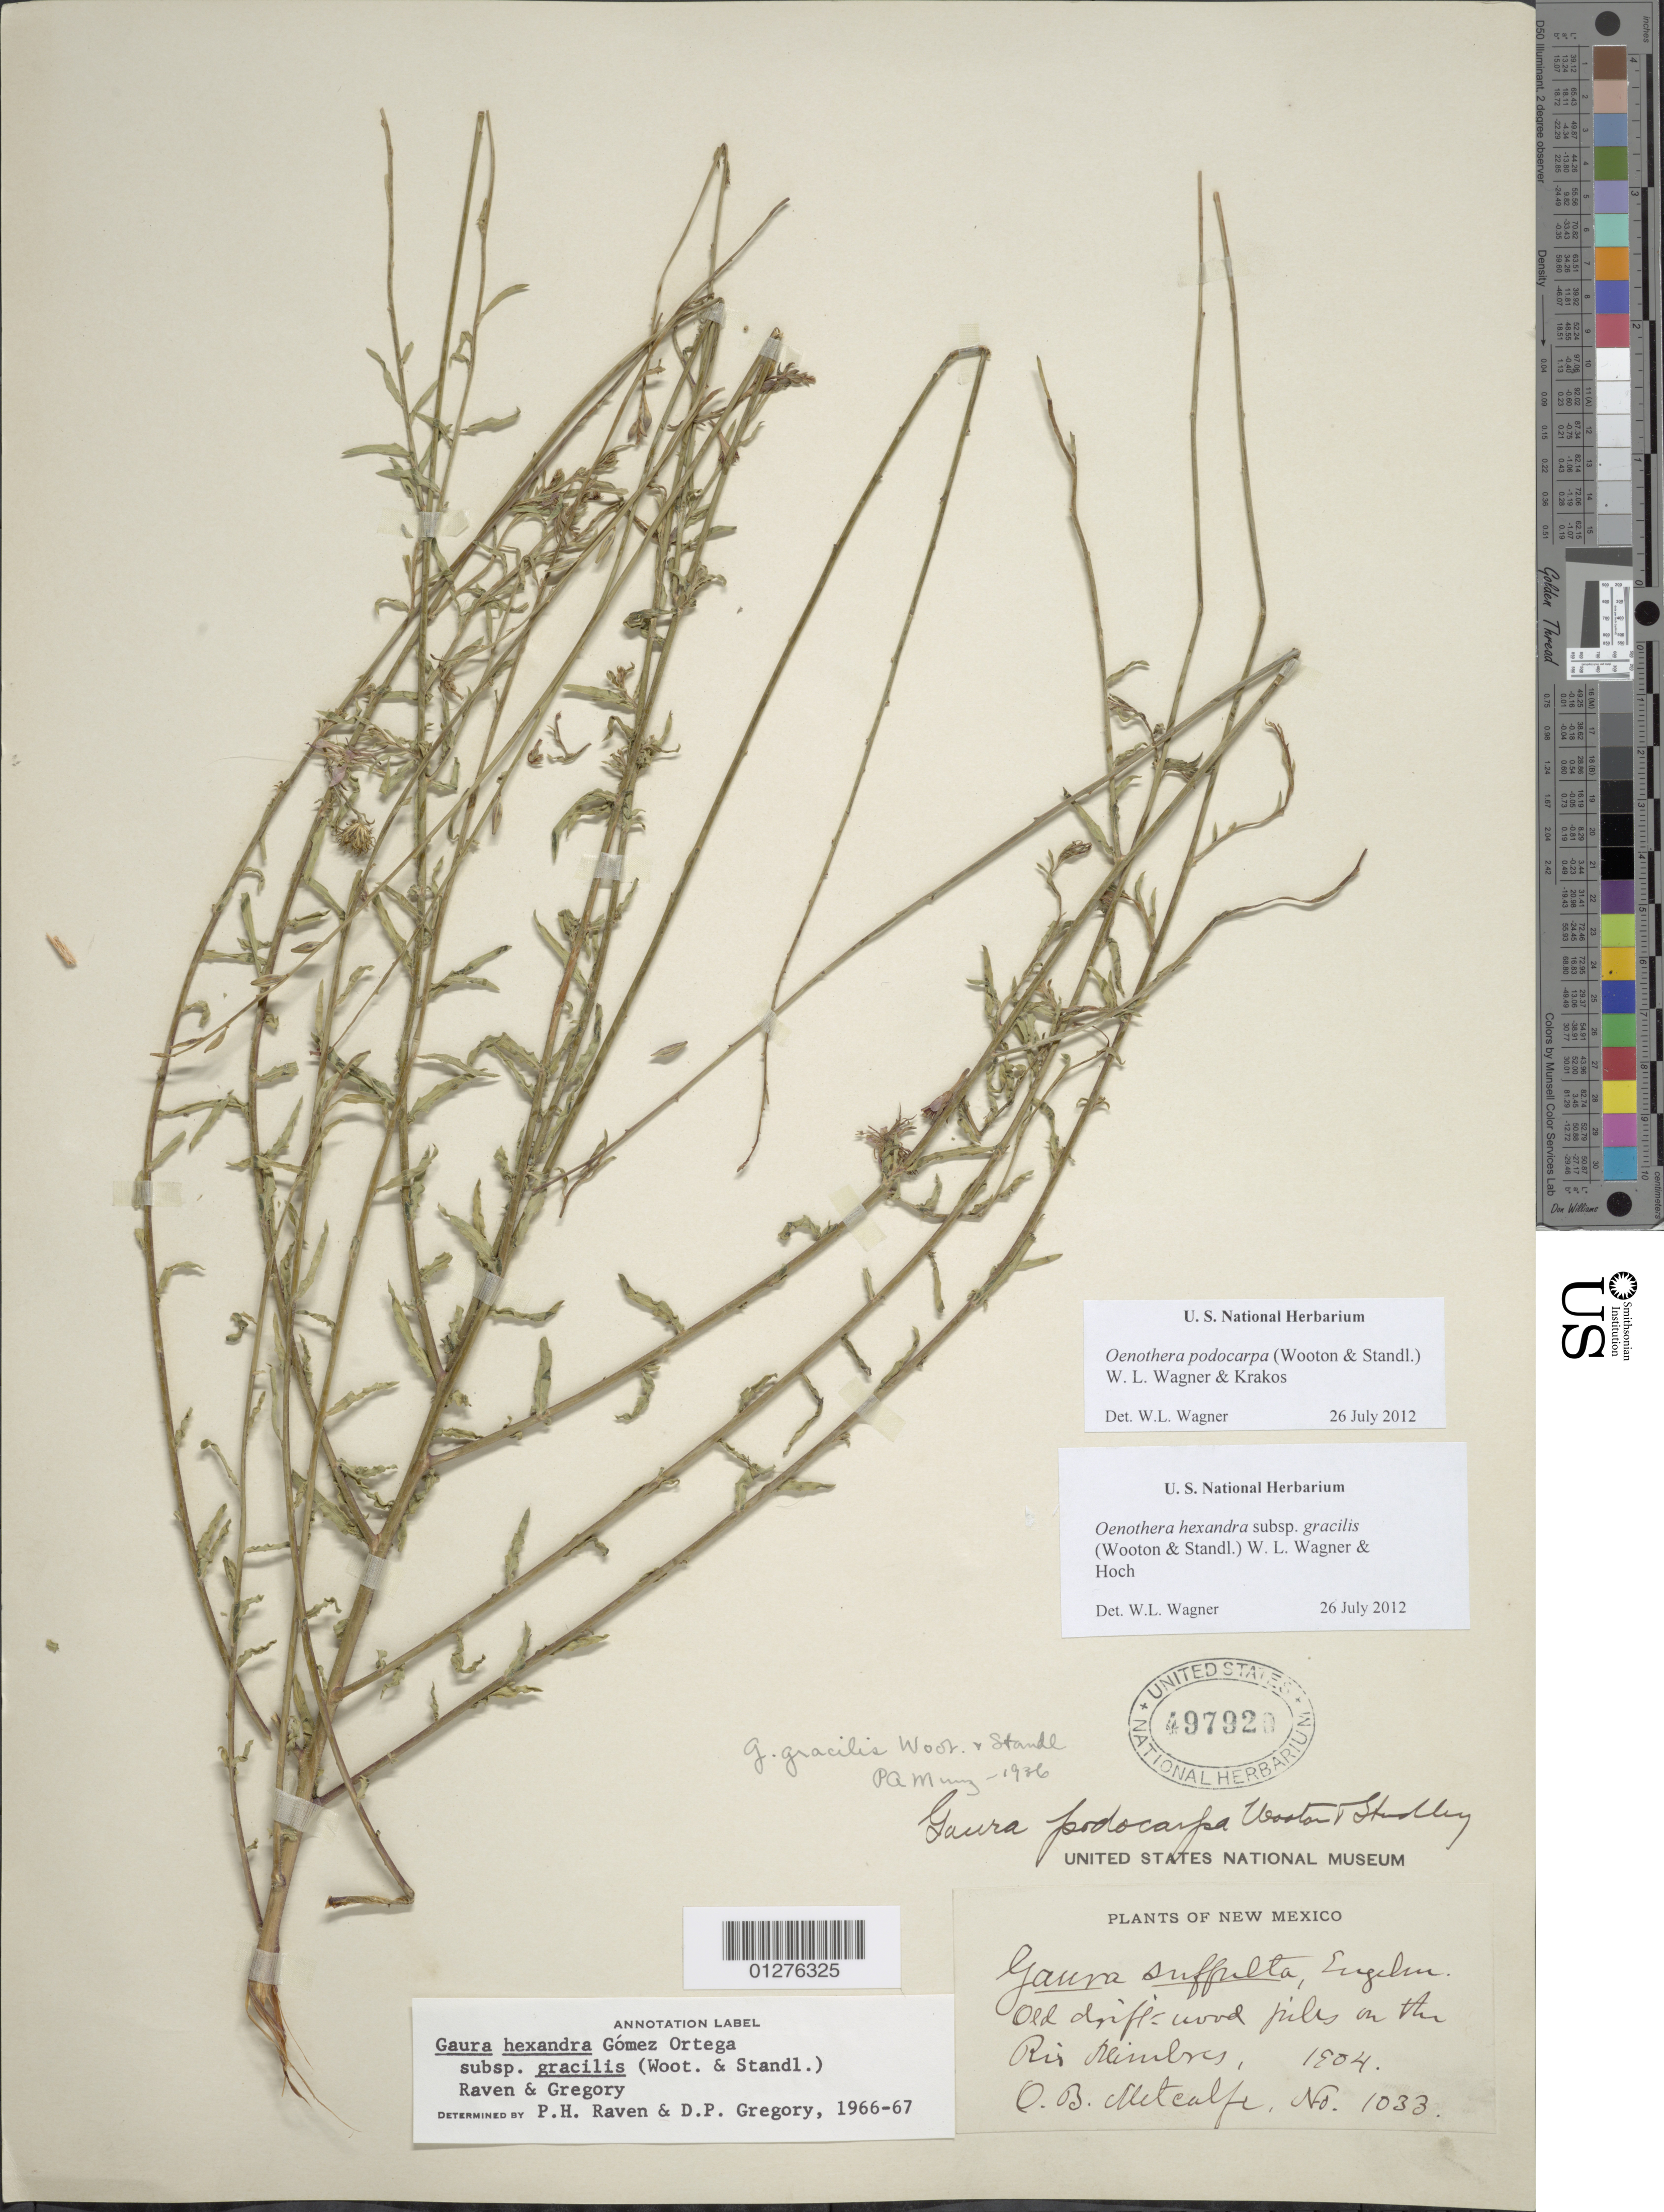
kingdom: Plantae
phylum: Tracheophyta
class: Magnoliopsida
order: Myrtales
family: Onagraceae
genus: Oenothera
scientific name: Oenothera podocarpa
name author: (Wooton & Standl.) Krakos & W.L. Wagner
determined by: Wagner, W. L., (BOT), Smithsonian Institution - National Museum of Natural History (UNITED STATES)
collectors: O. B. Metcalfe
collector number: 1033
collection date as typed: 1904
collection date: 1904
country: United States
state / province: New Mexico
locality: Old driff wood piles on the Rio Nimbres.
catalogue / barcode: US 497920